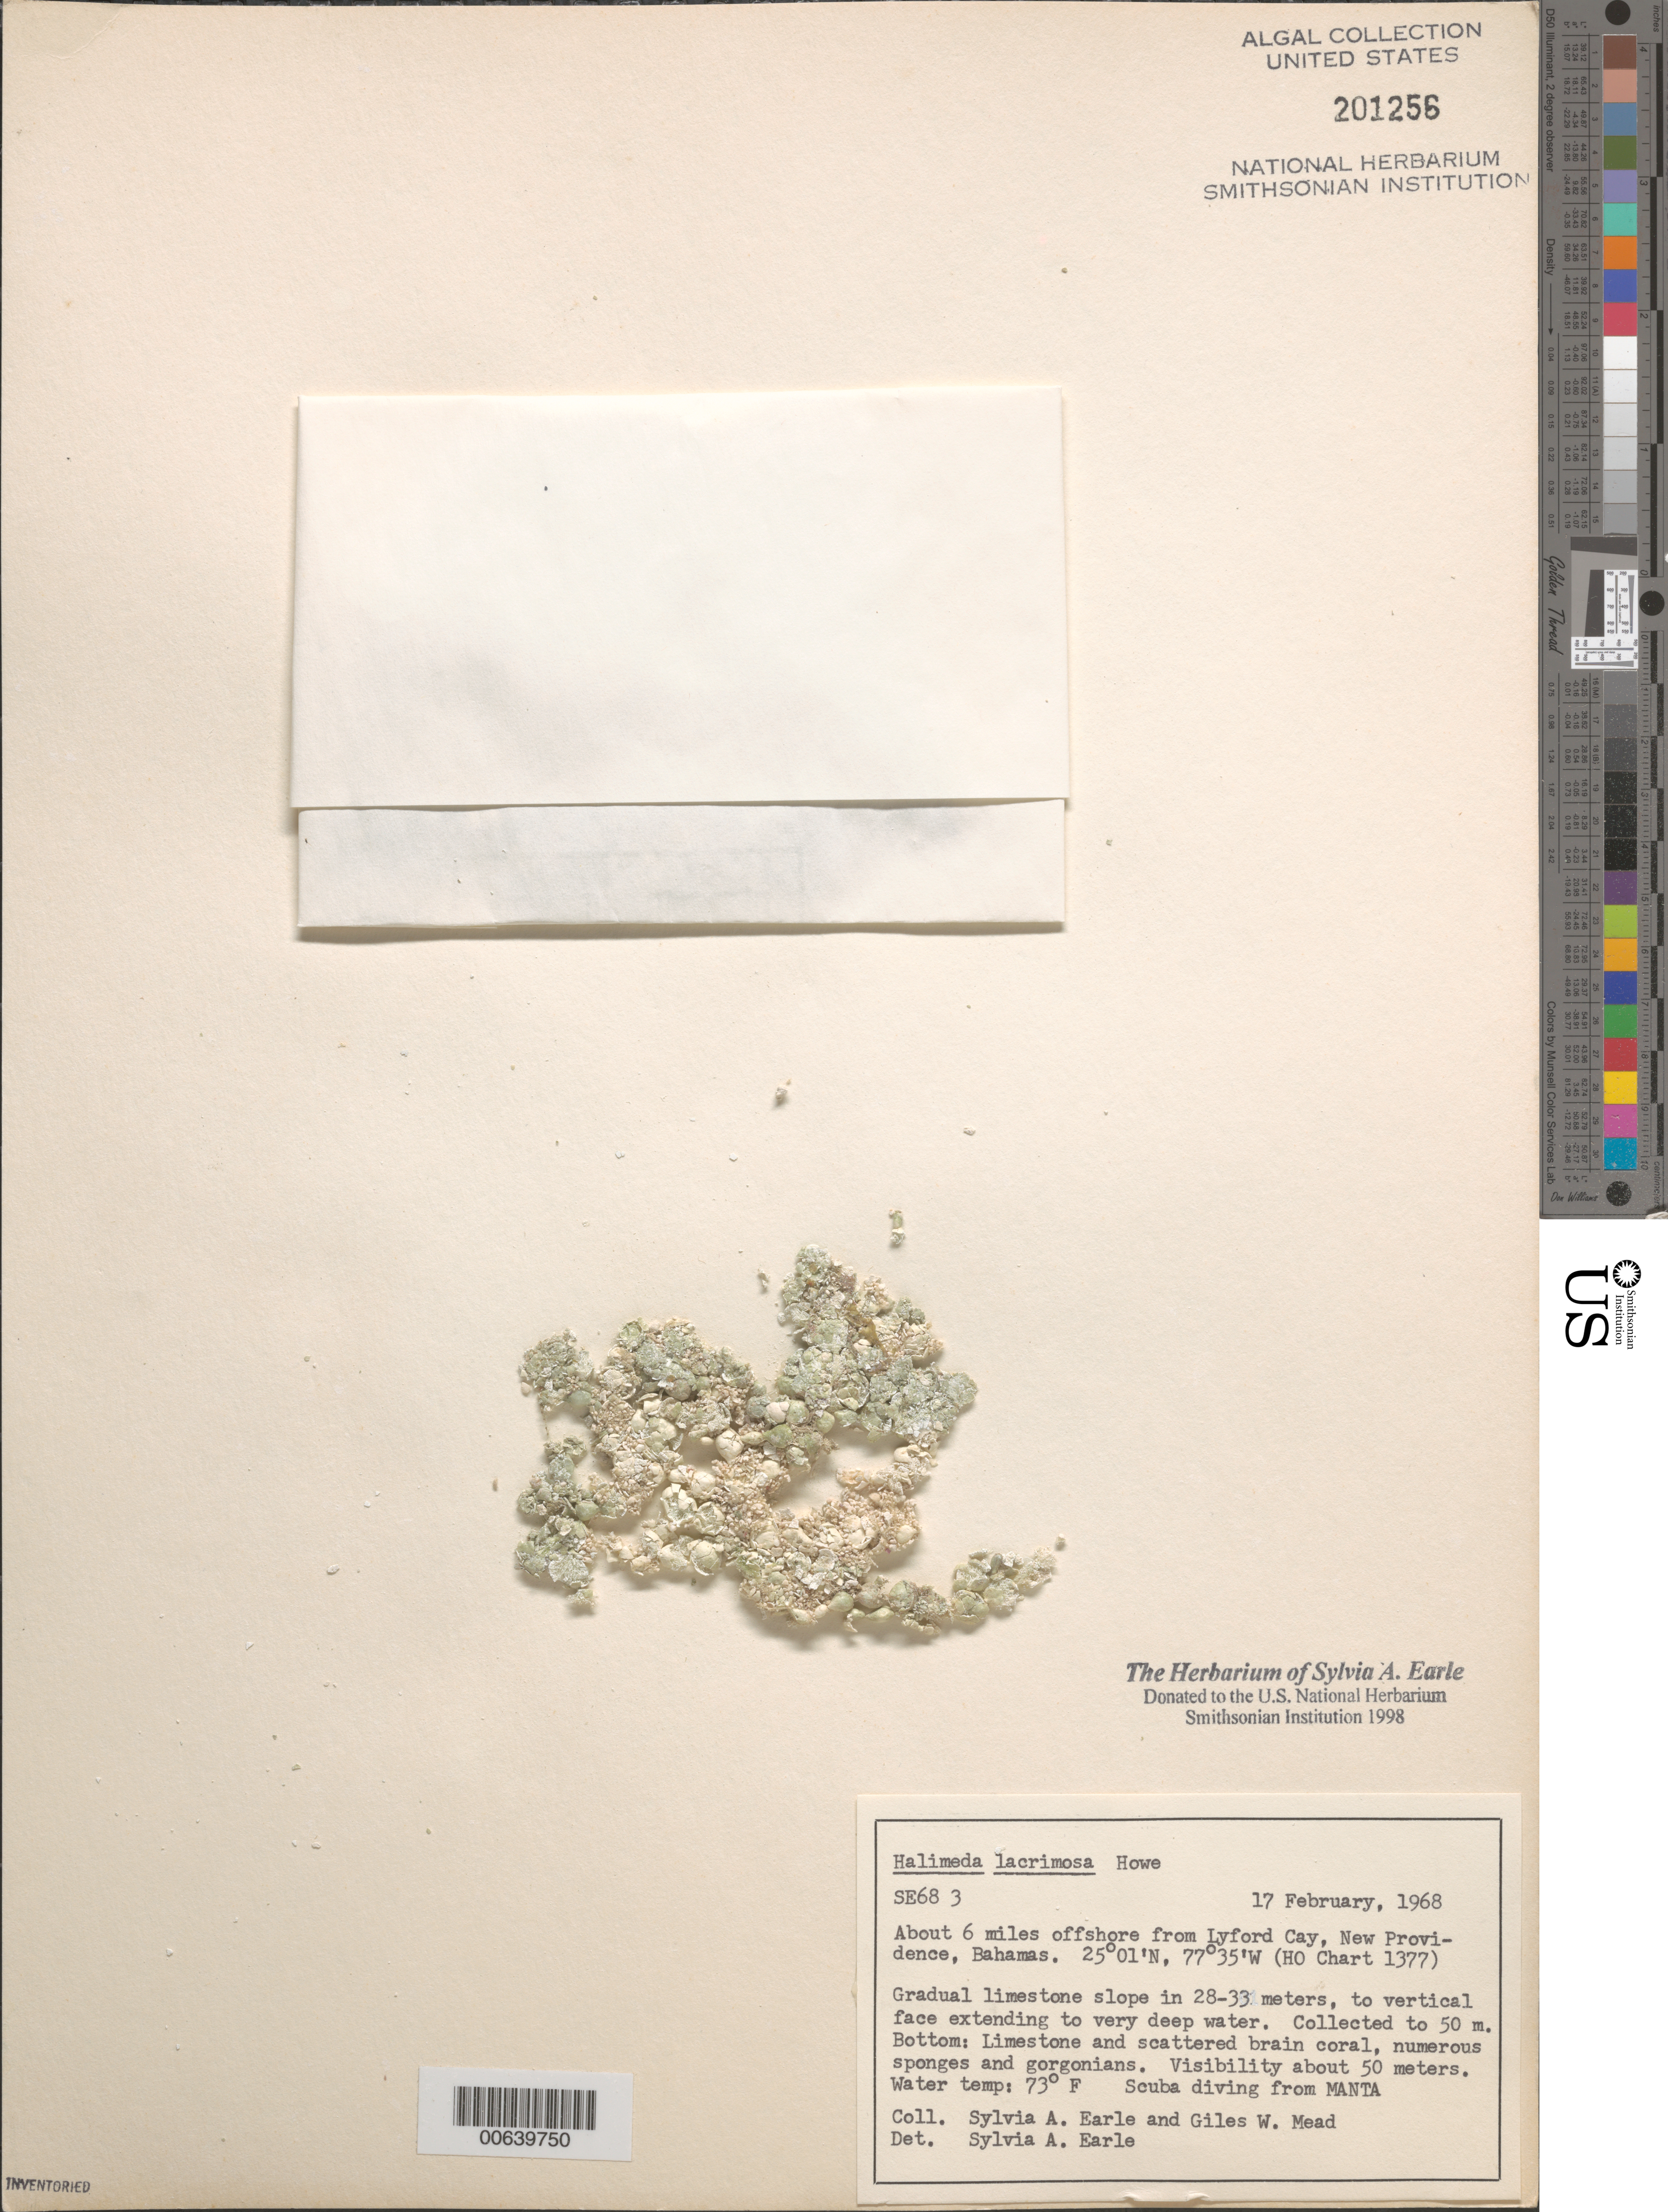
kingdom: Plantae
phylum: Chlorophyta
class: Ulvophyceae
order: Bryopsidales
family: Halimedaceae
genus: Halimeda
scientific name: Halimeda lacrimosa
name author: M. Howe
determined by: Earle, S. A.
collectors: S. A. Earle & G. W. Mead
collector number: Se 683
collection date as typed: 17 Feb 1968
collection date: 1968-02-17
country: Bahamas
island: New Providence Island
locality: Ca. 6 miles off Lyford Cay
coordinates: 25 01' N, 77 35' W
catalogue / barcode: US 201256